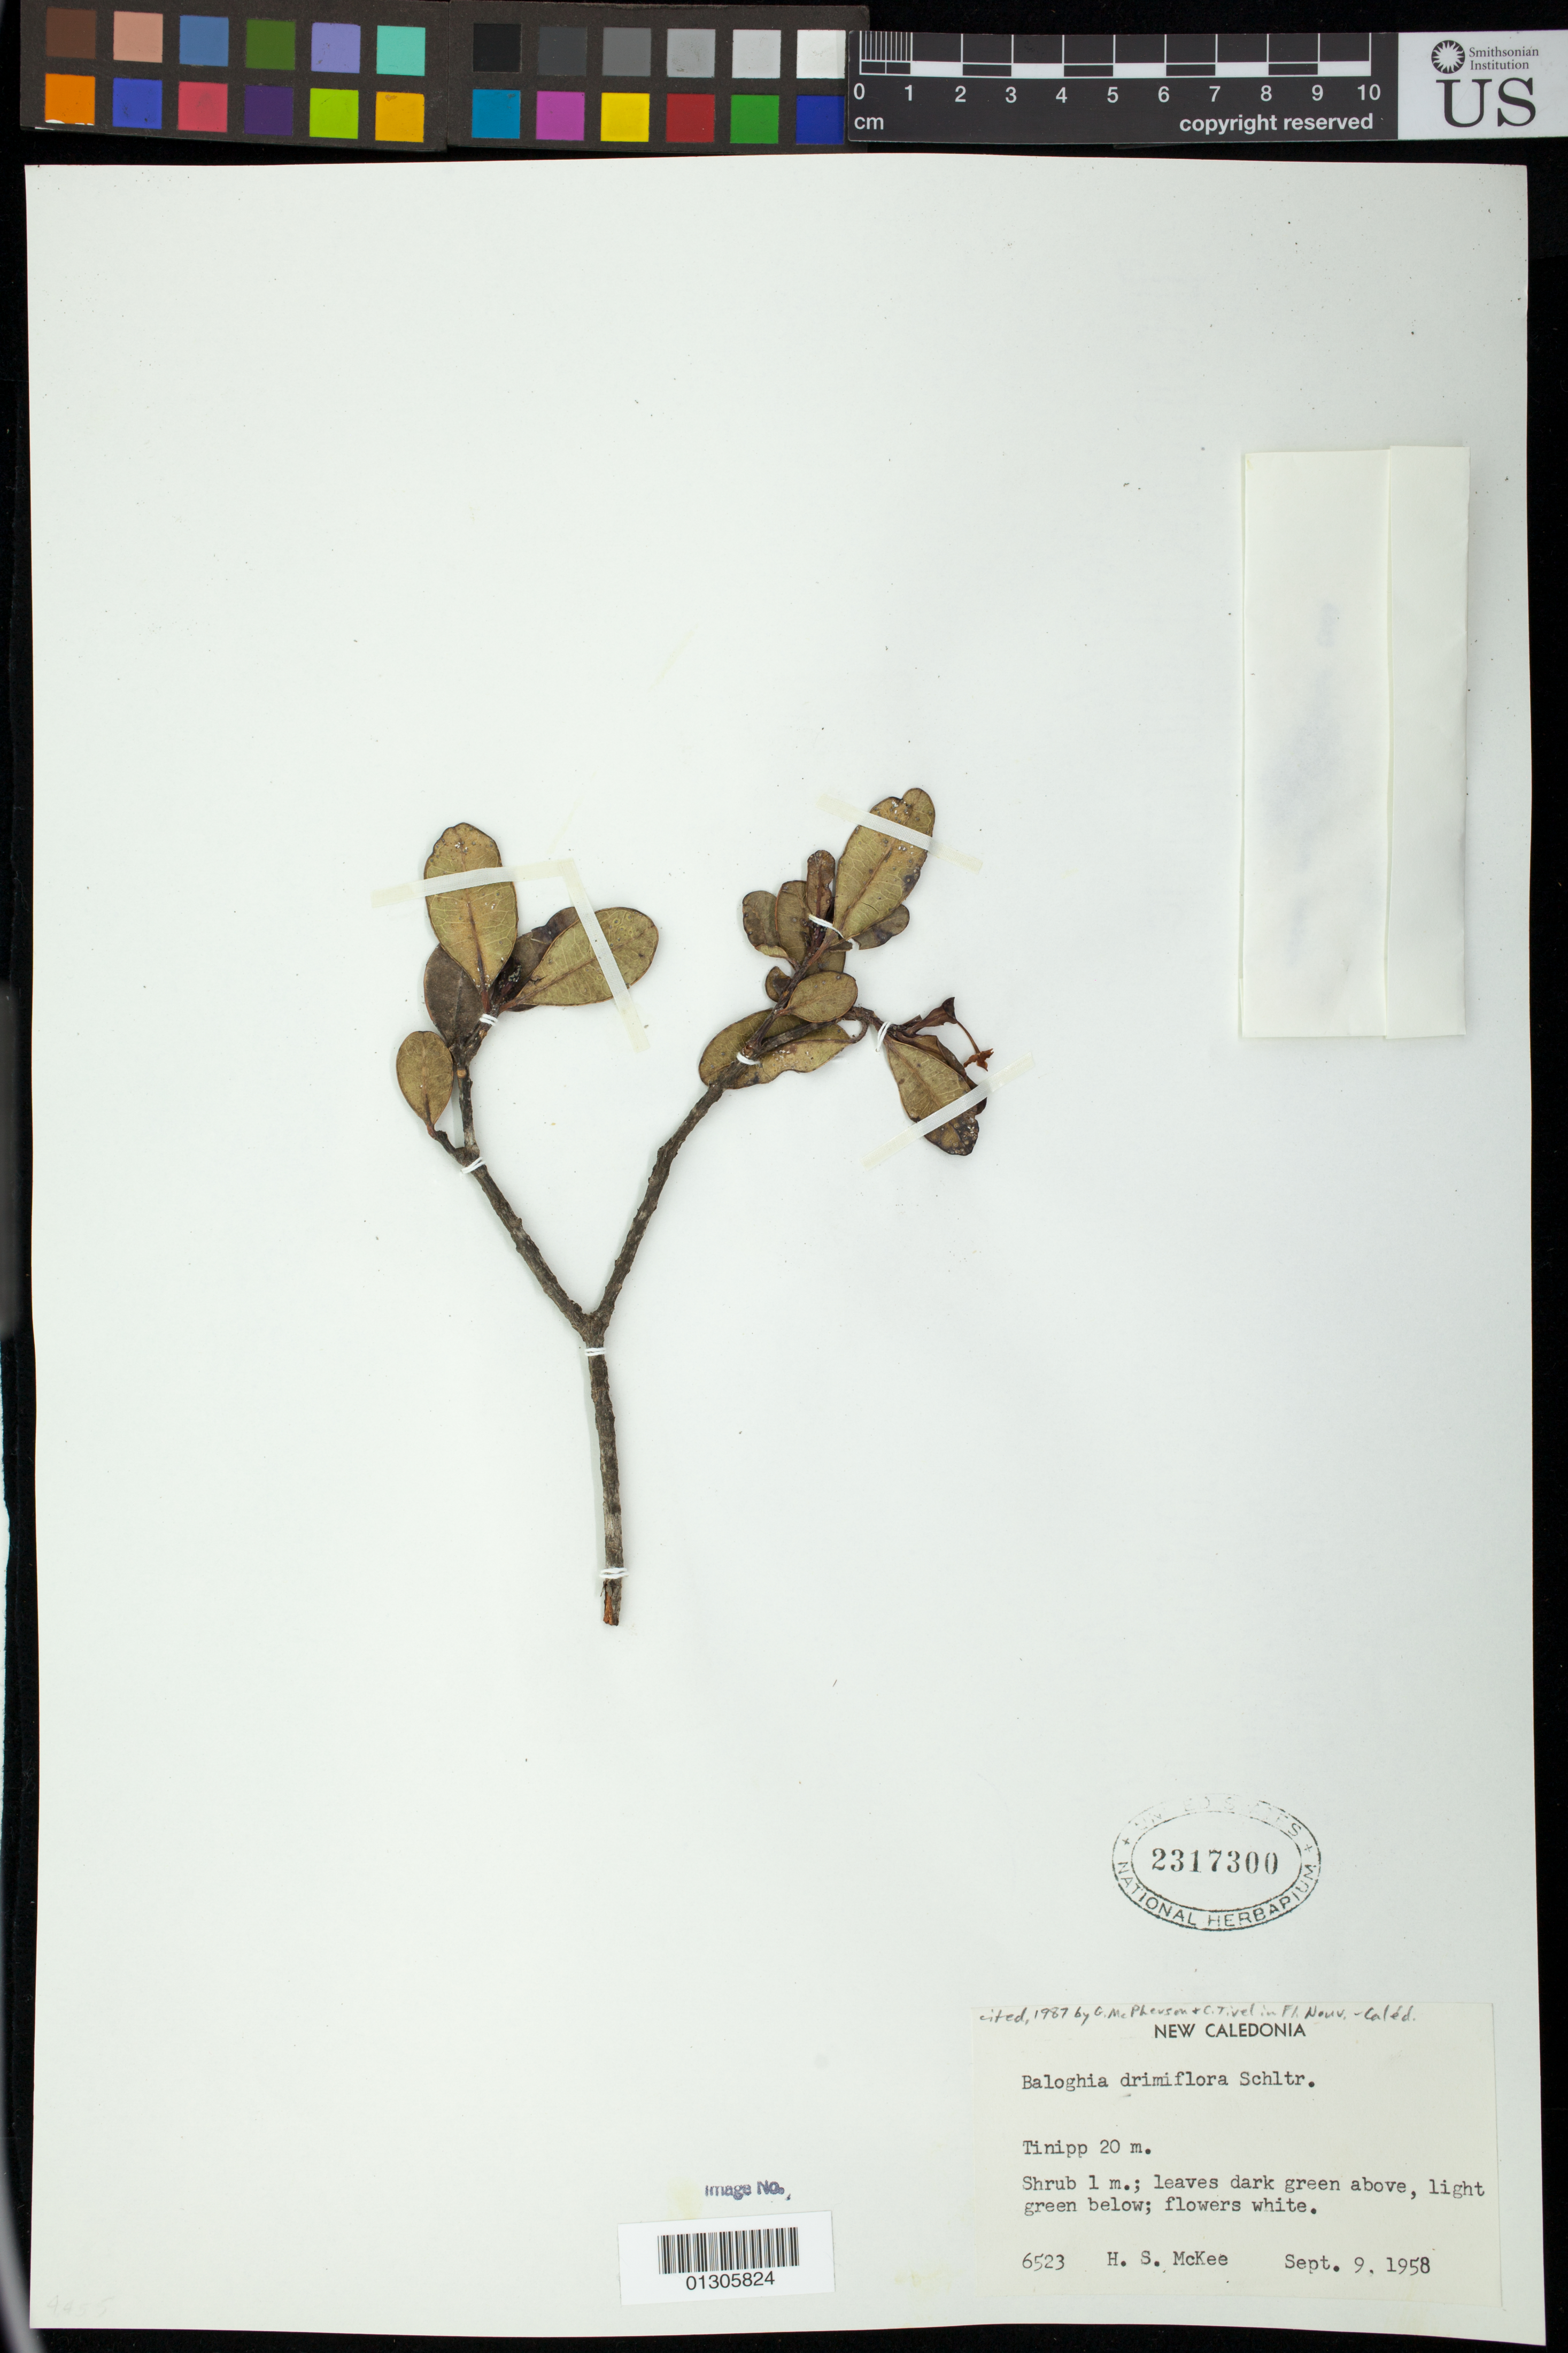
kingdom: Plantae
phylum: Tracheophyta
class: Magnoliopsida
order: Malpighiales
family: Euphorbiaceae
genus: Baloghia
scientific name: Baloghia deplanchei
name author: (Baill.) Pax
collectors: H. S. McKee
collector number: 6523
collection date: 1958-09-09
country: New Caledonia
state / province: North Province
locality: Tinipp [Tinip]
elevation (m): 20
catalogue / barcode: US 2317300